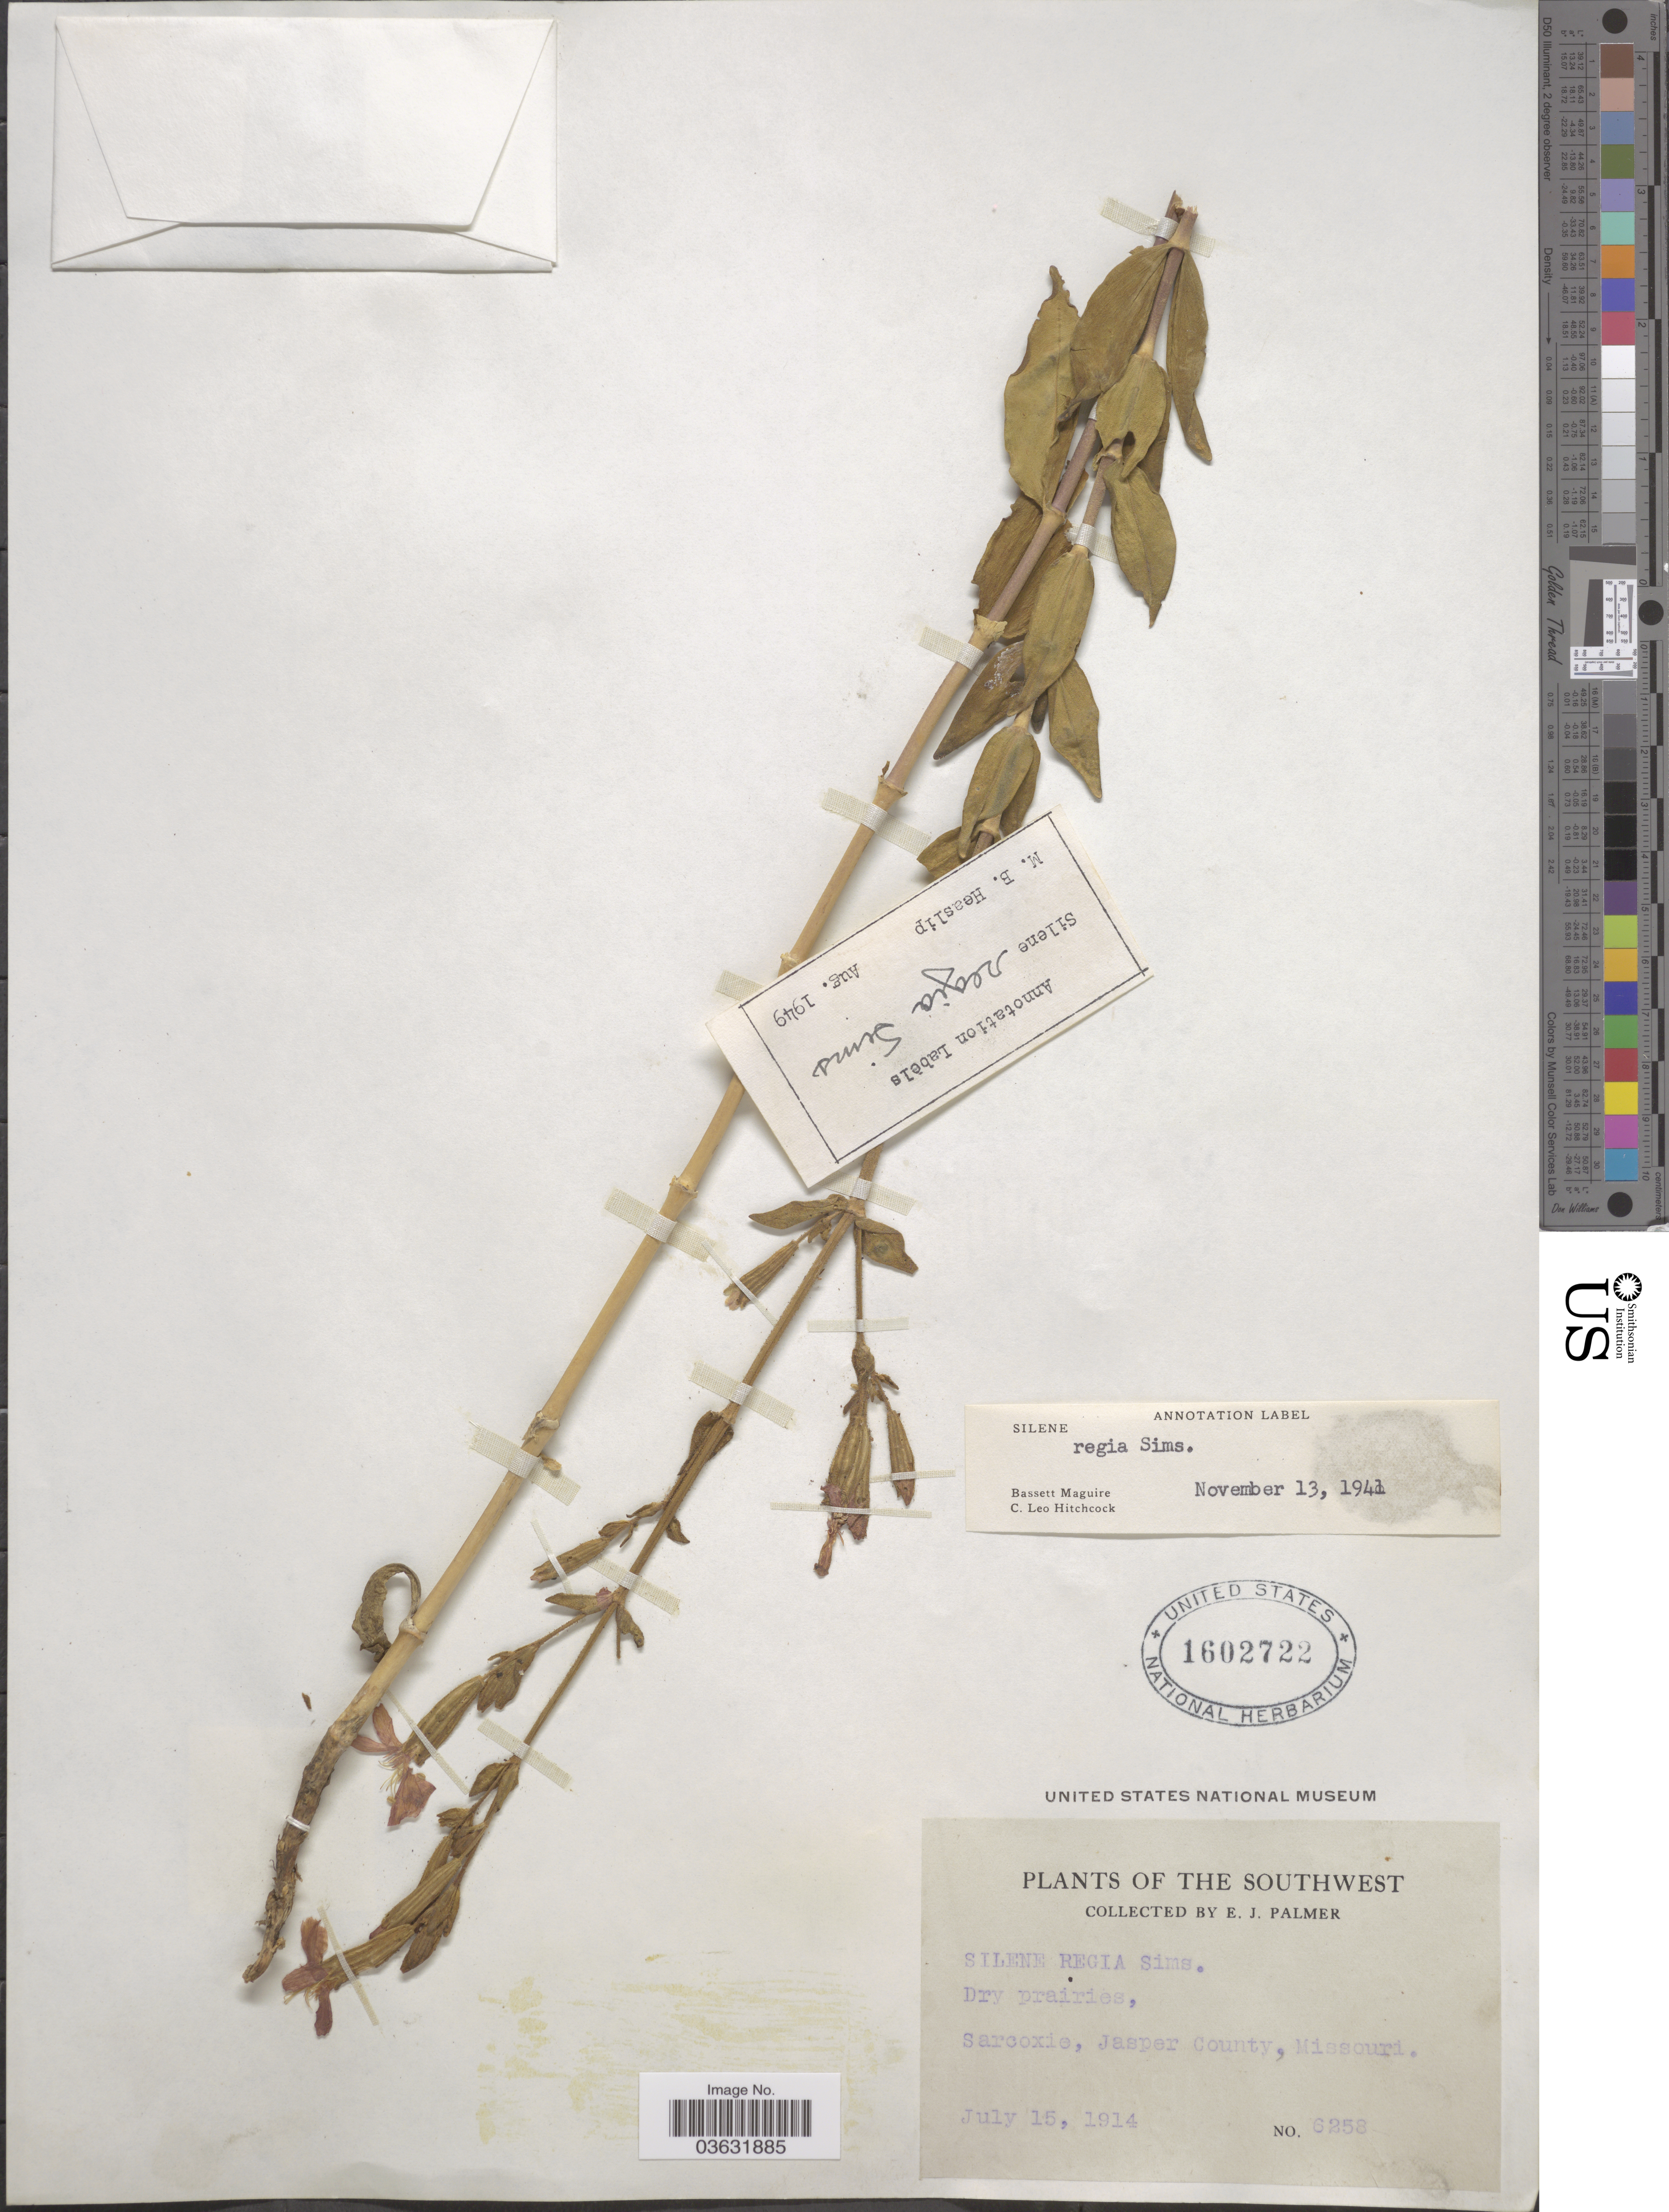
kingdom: Plantae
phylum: Tracheophyta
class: Magnoliopsida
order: Caryophyllales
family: Caryophyllaceae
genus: Silene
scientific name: Silene regia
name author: Sims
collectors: E. J. Palmer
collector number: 6258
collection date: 1914-07-15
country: United States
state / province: Missouri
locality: The Southwest. Sarcoxie, Jasper County.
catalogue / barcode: US 1602722